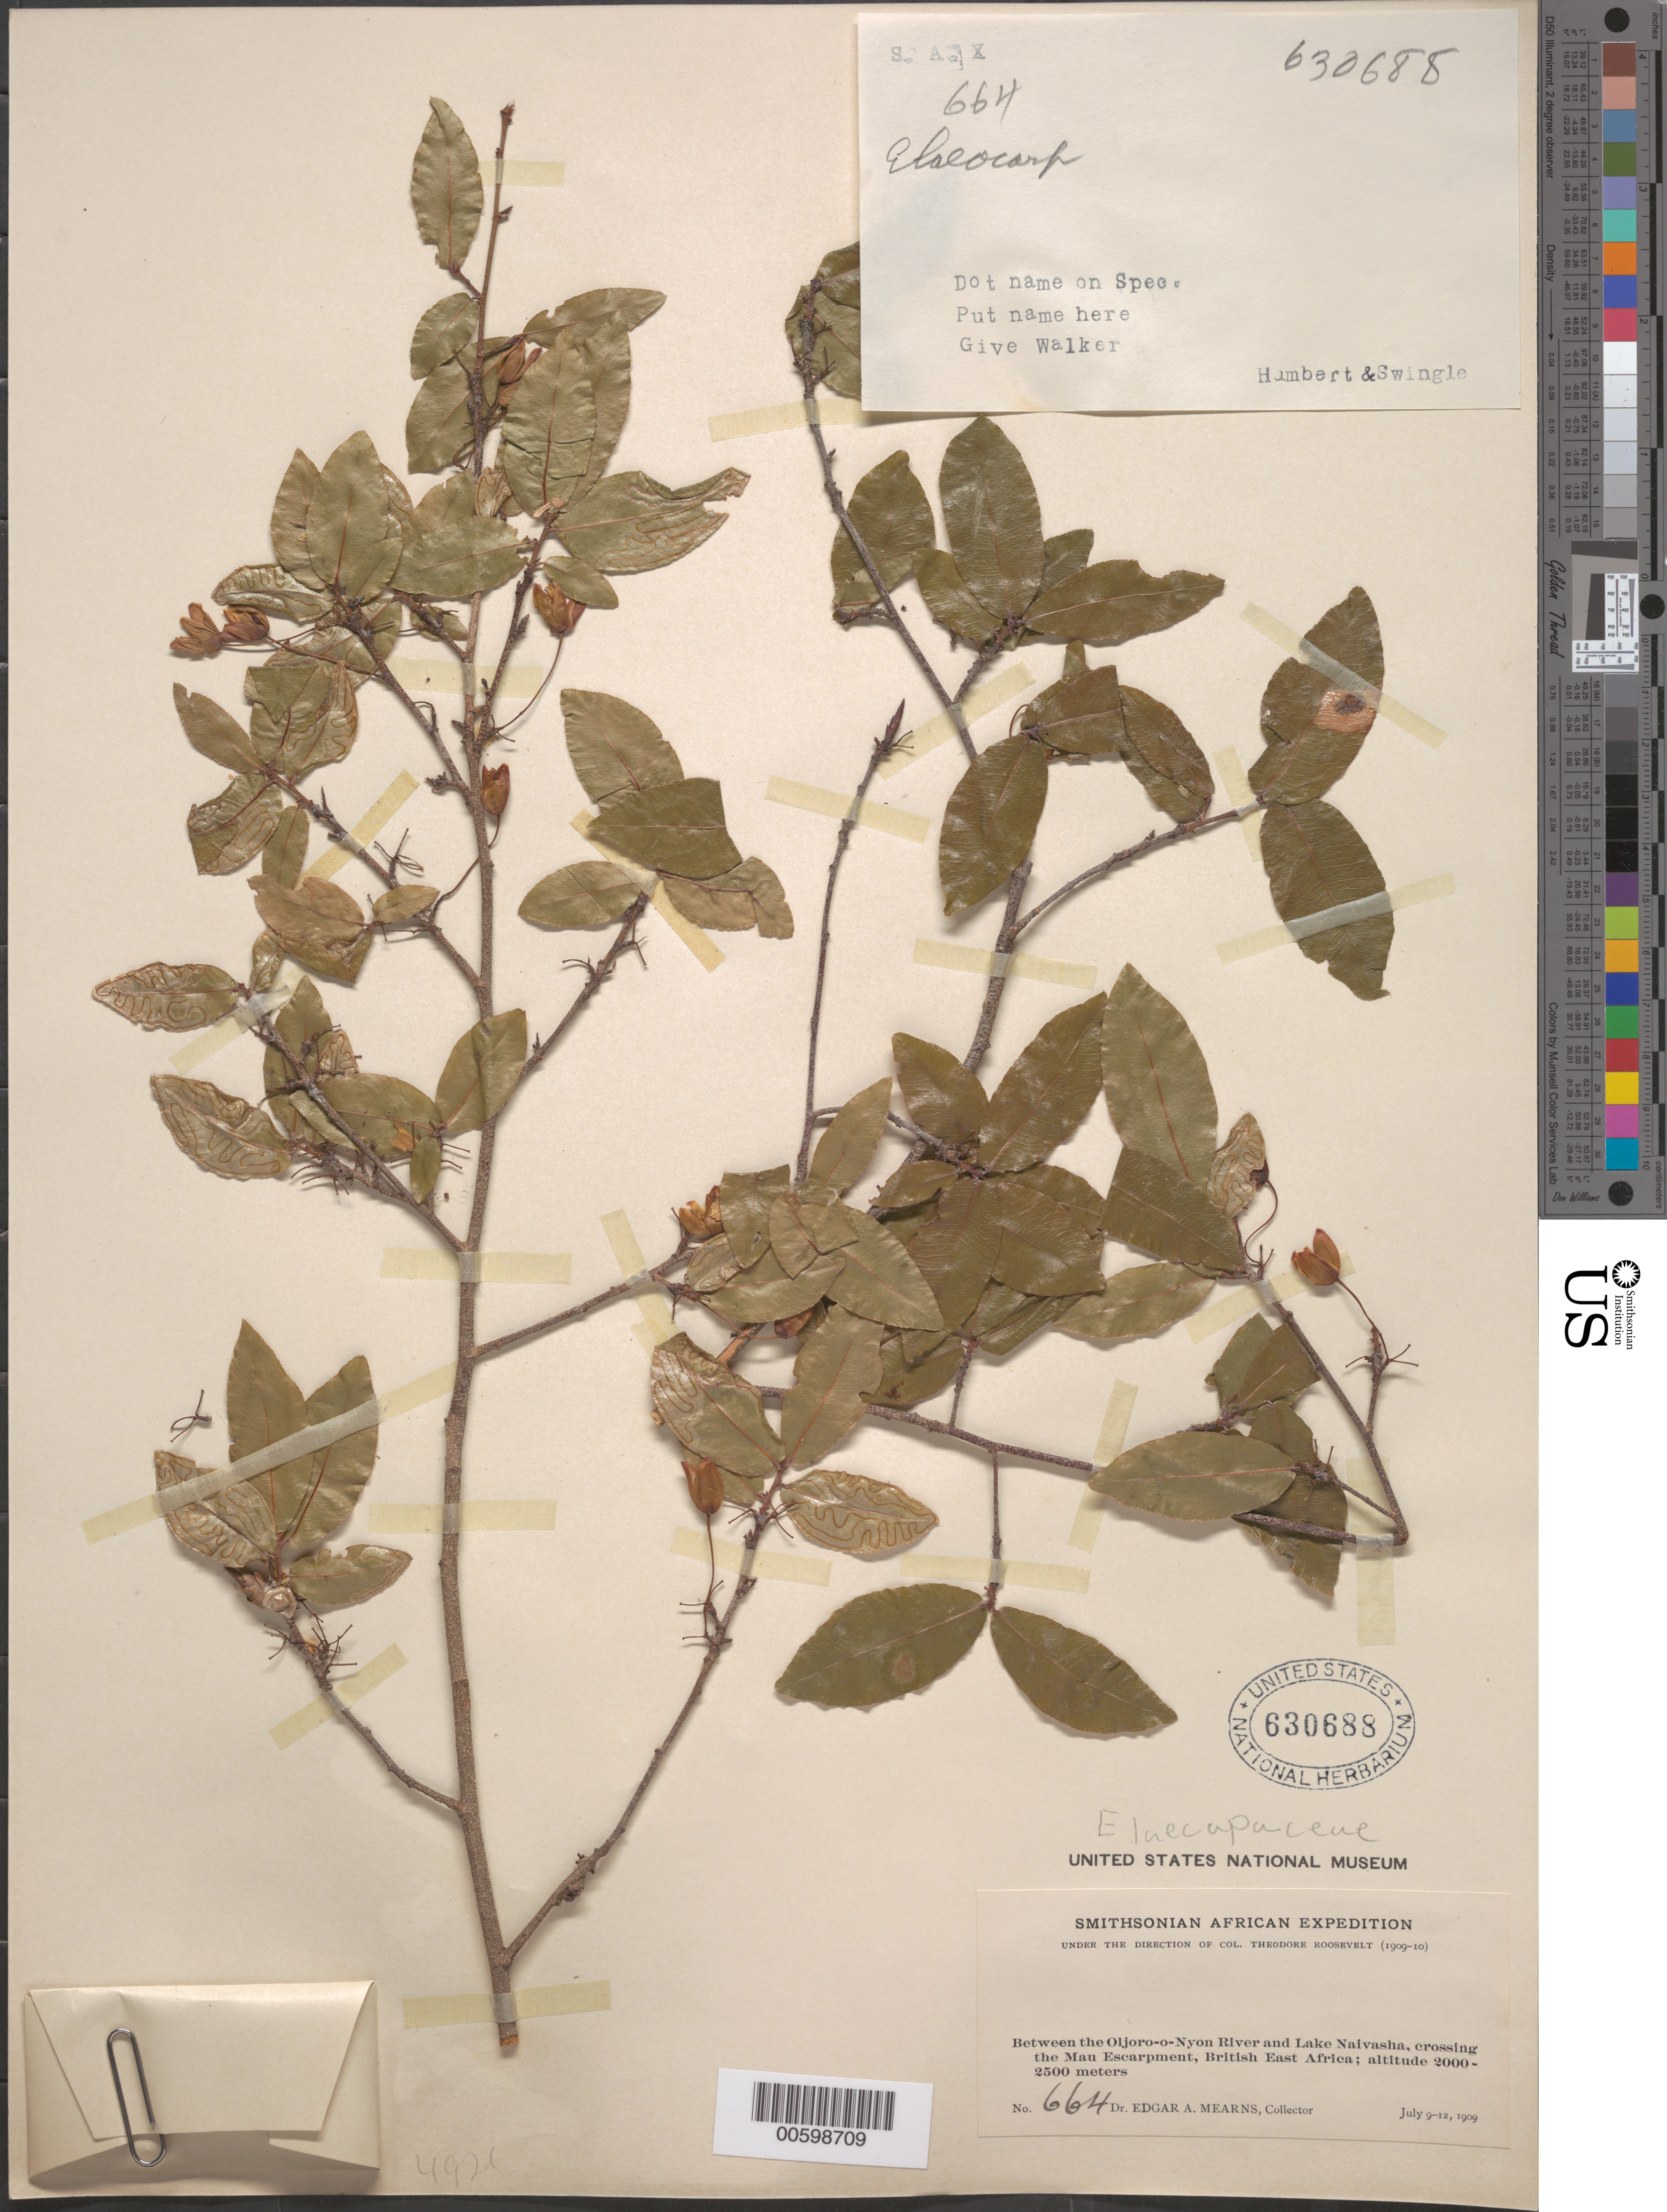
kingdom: Plantae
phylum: Tracheophyta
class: Magnoliopsida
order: Oxalidales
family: Elaeocarpaceae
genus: Elaeocarpus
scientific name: Elaeocarpus sp.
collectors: E. A. Mearns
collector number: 664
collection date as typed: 09 Jul 1909 to 12 Jul 1909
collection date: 1909-07-09/1909-07-12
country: Kenya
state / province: Nakuru / Narok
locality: Between the Oljoro-o-Nyon river and Lake Naivasha, crossing the Mau Escarpment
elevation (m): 2000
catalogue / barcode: US 630688